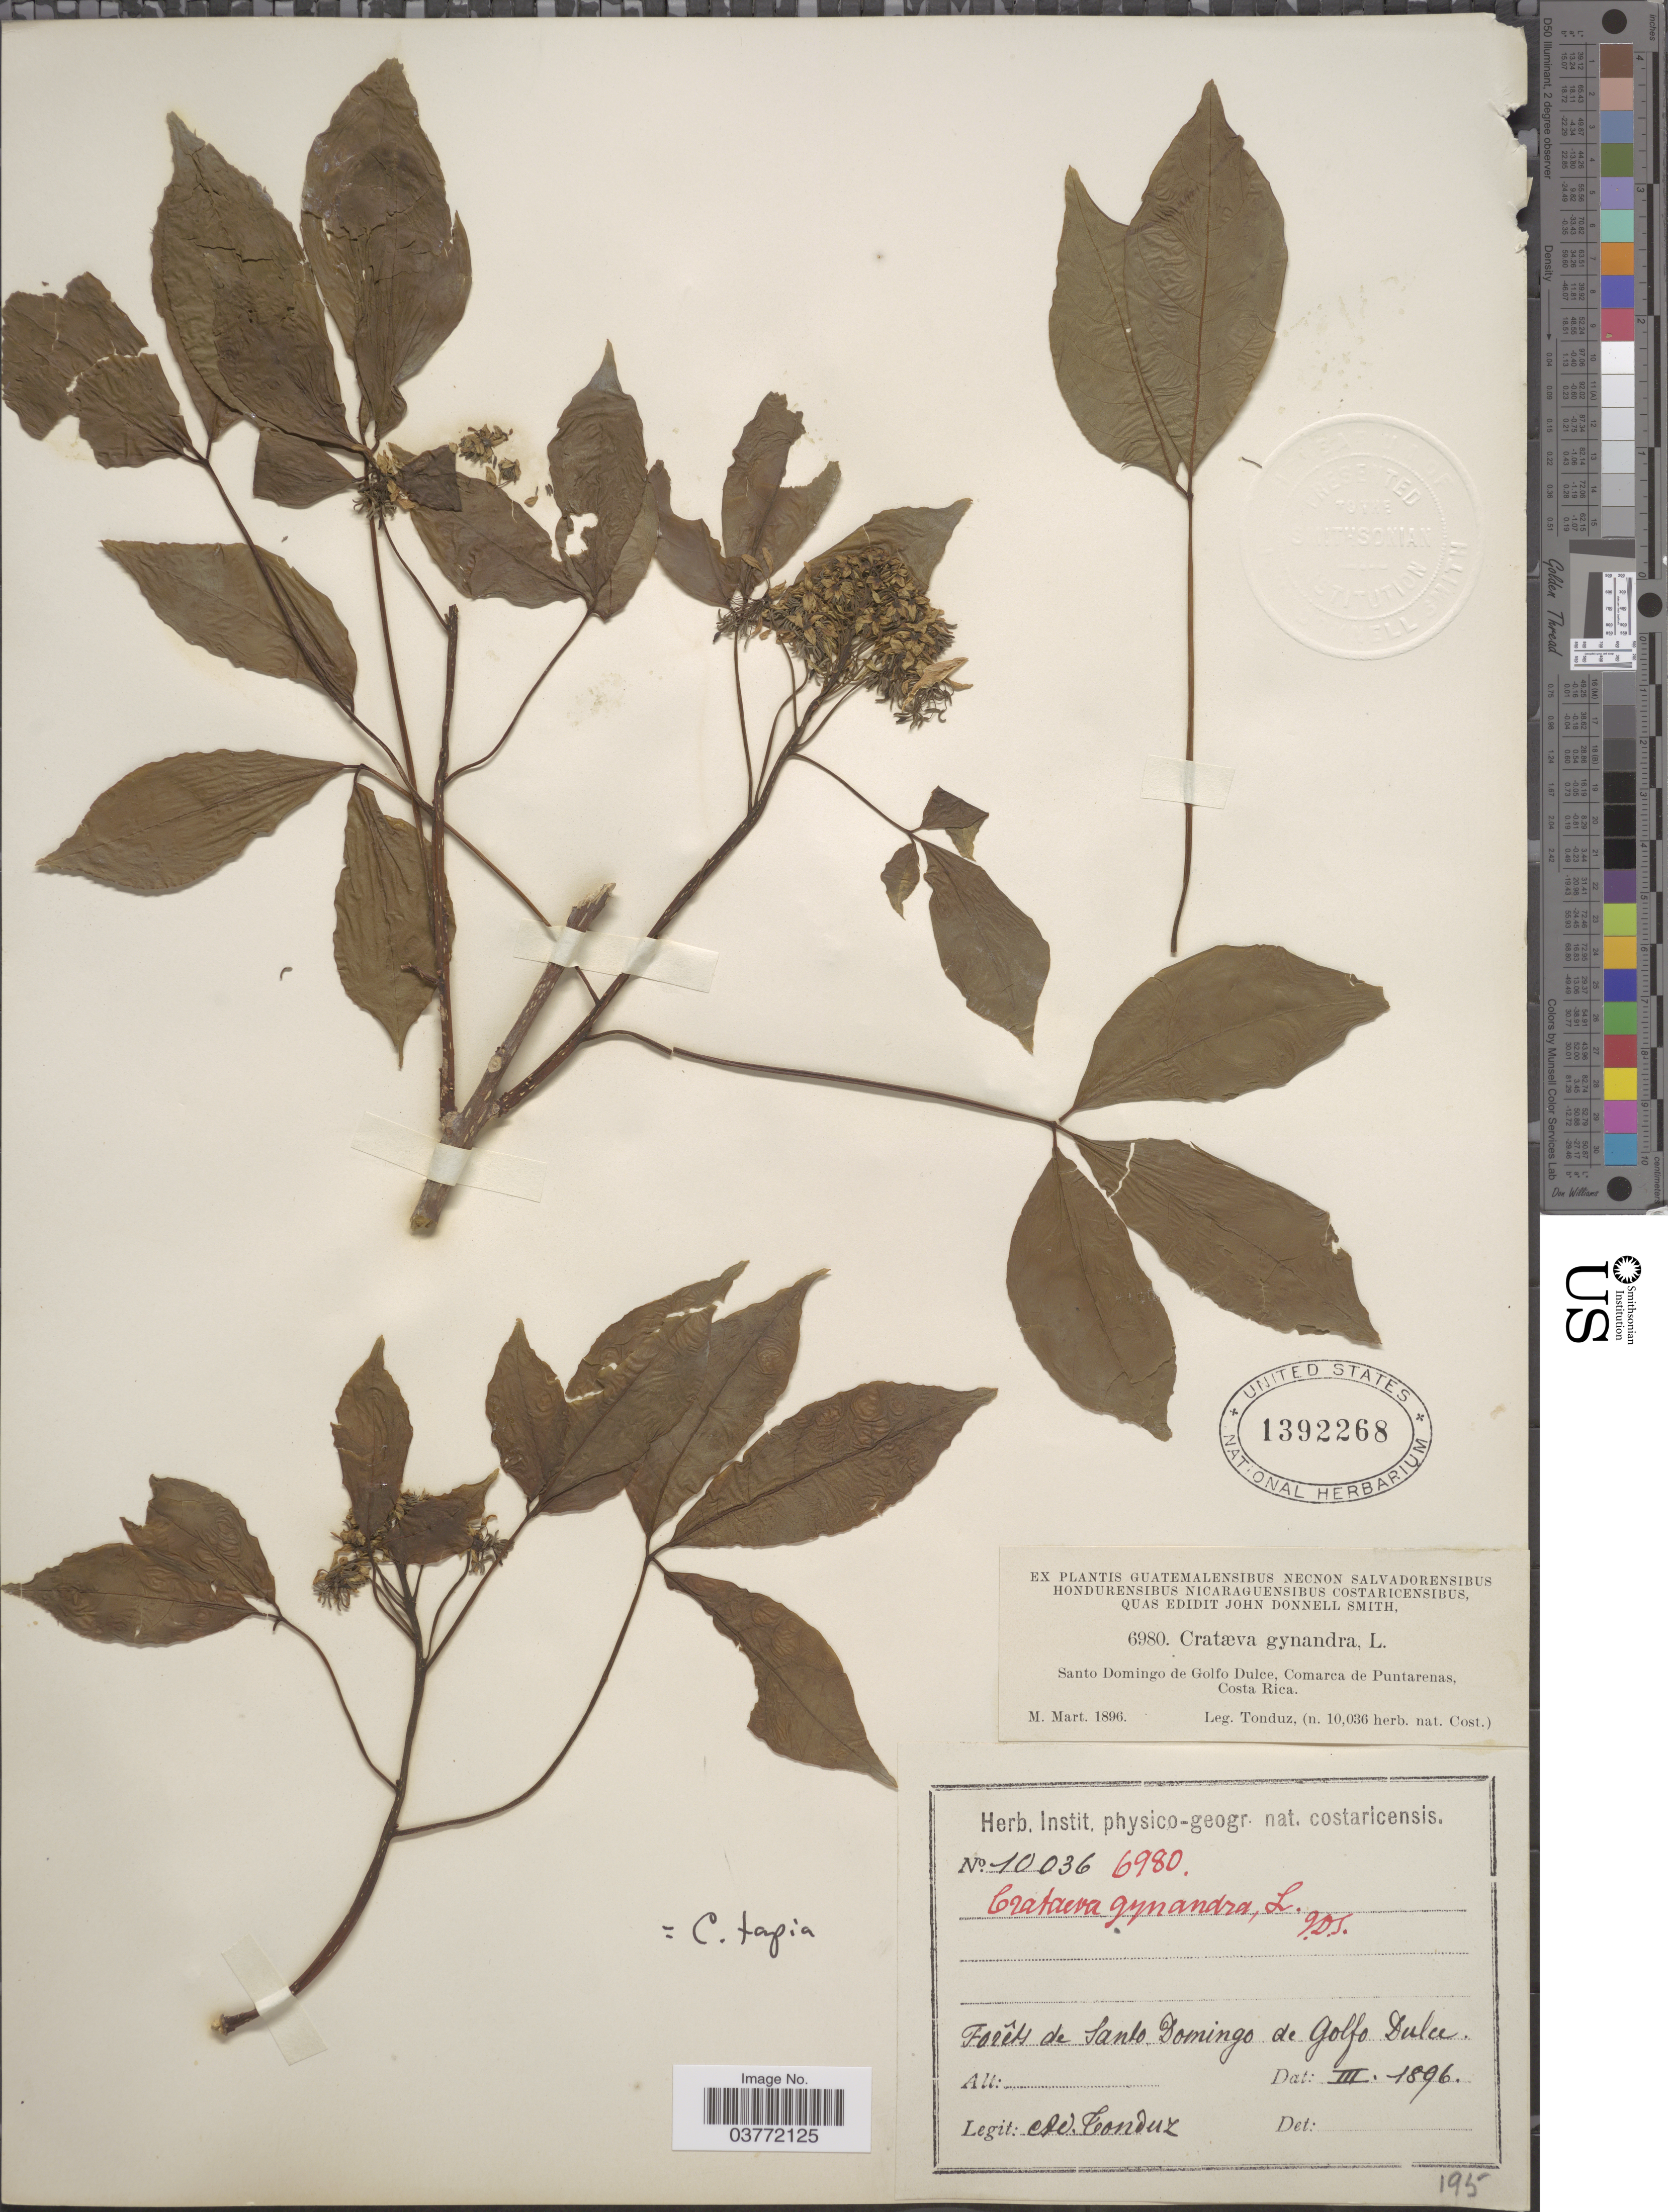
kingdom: Plantae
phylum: Tracheophyta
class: Magnoliopsida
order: Brassicales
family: Capparaceae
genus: Crateva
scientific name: Crateva gynandra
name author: L.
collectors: A. Tonduz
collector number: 6980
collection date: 1896-03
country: Costa Rica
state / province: Puntarenas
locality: Forâts de Santo Domingo de Golfo Dulce, Comarca de Puntarenas.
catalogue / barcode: US 1392268